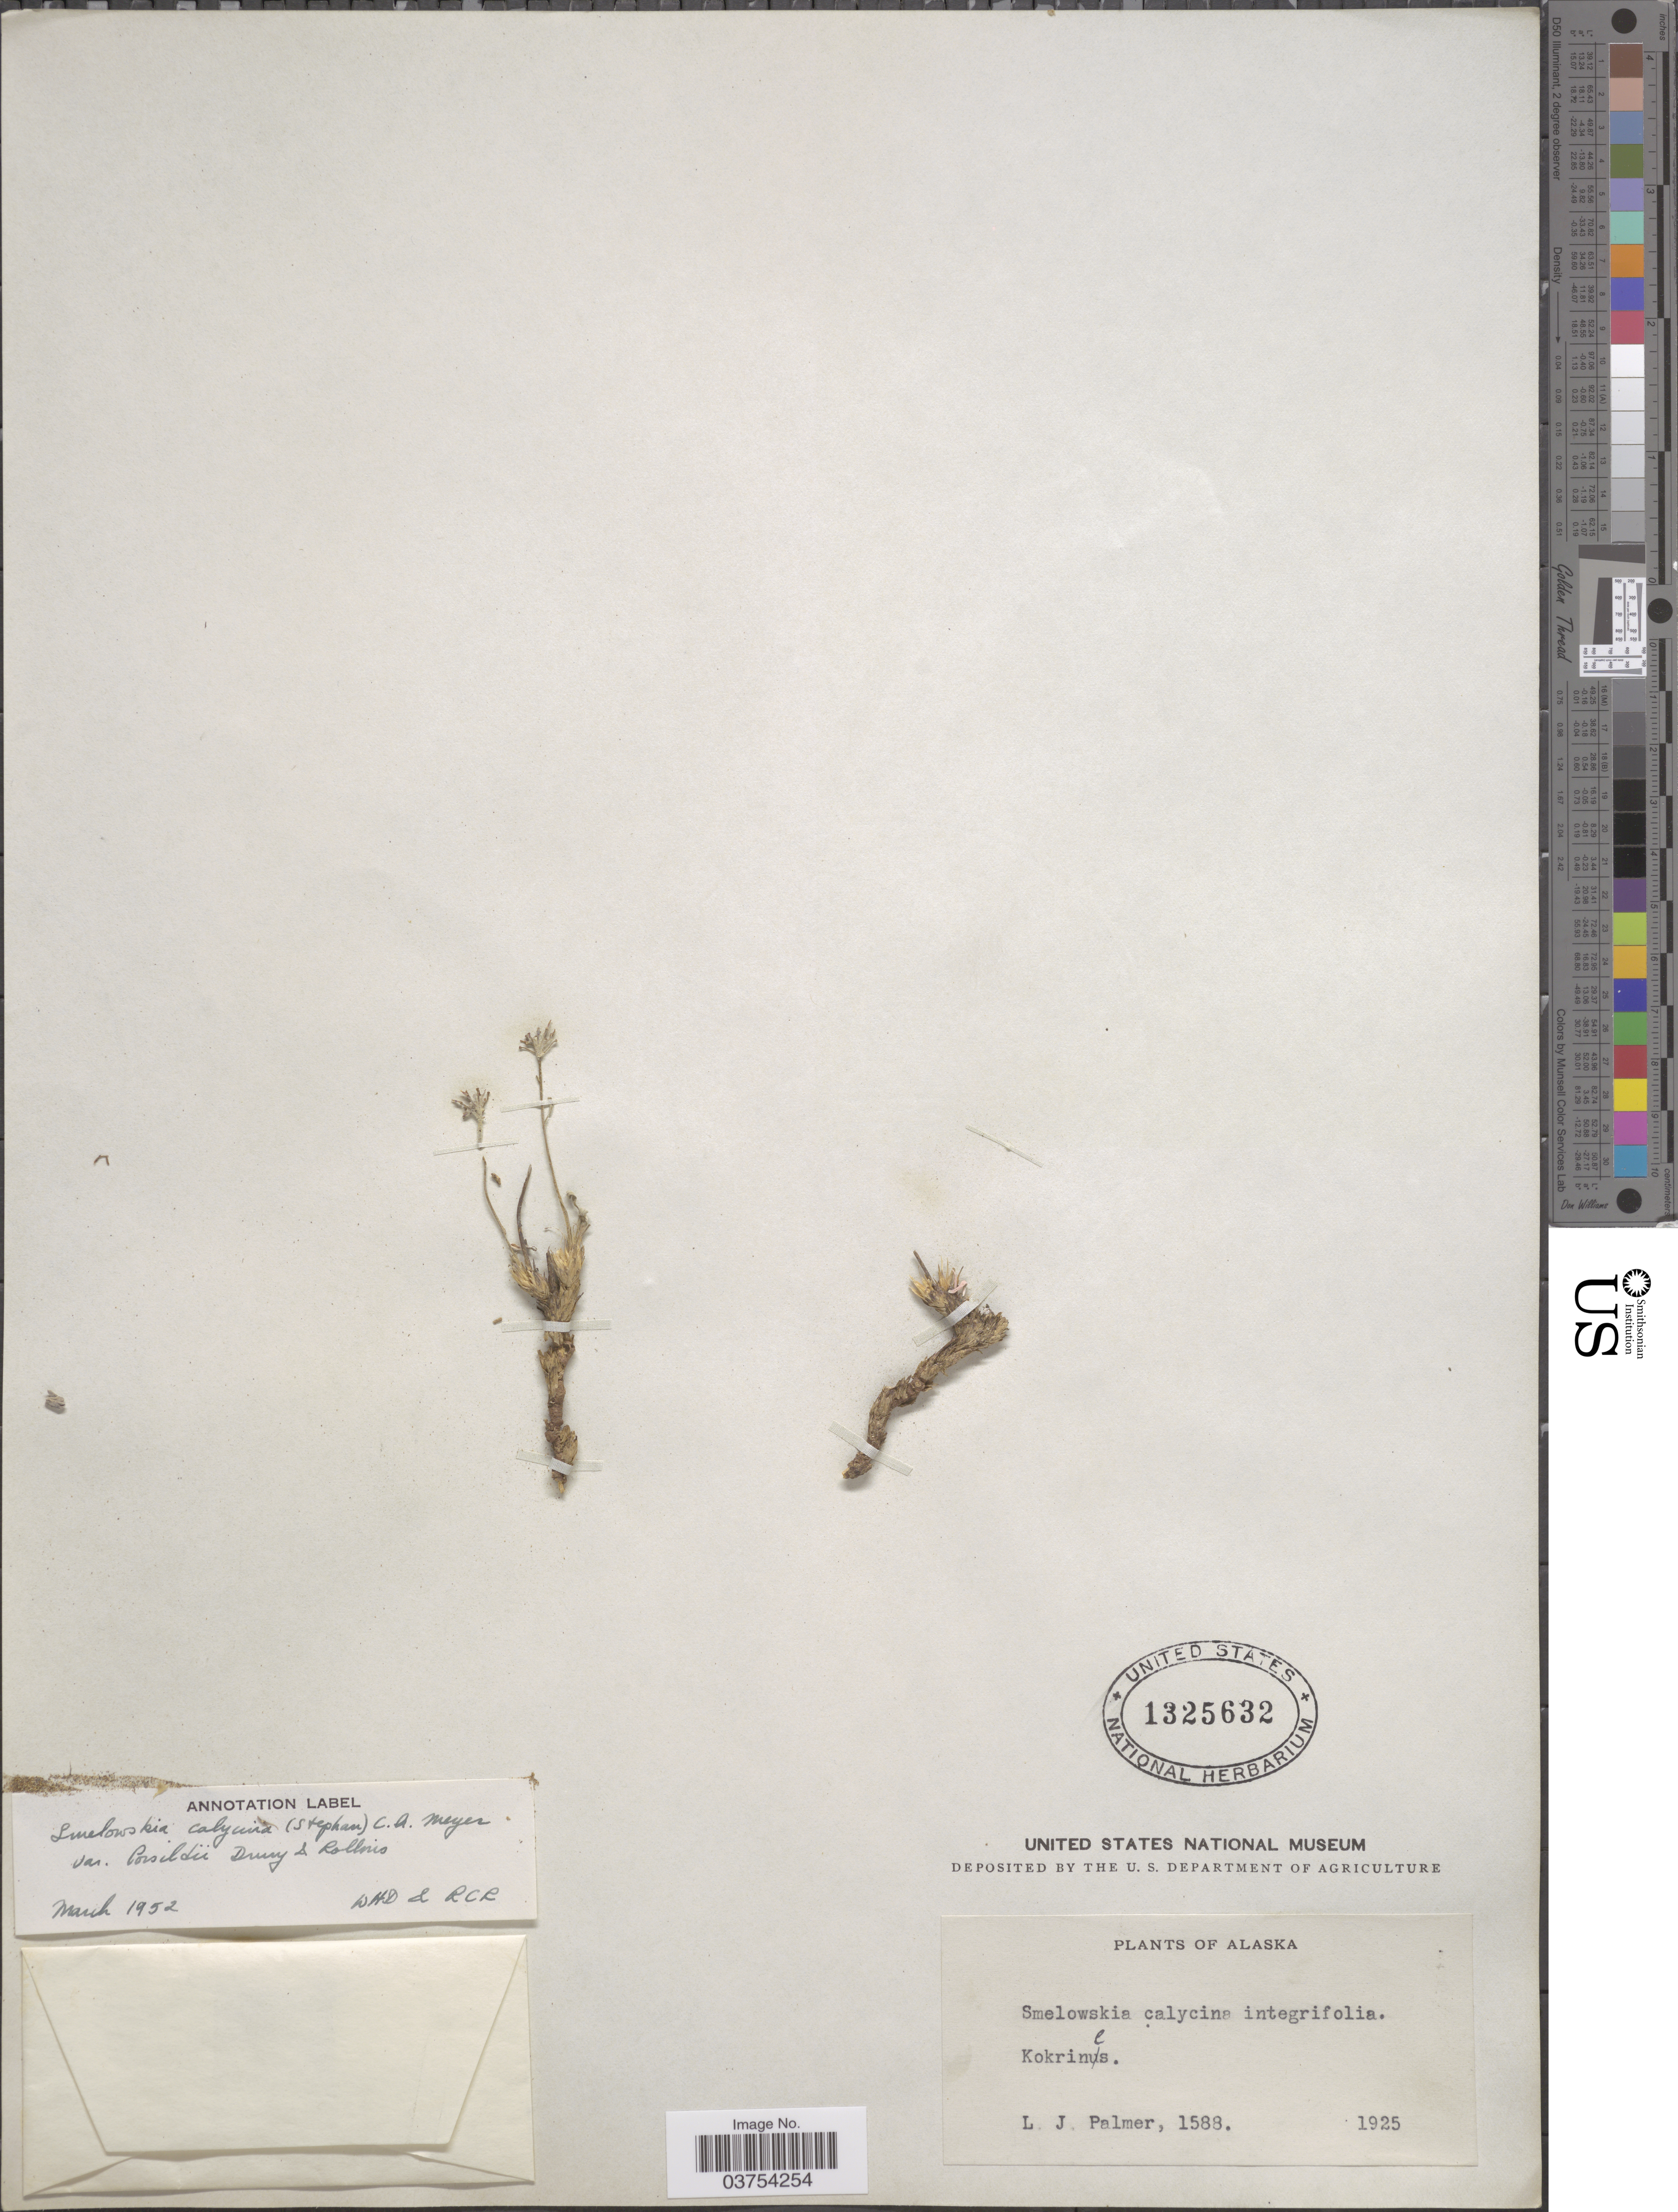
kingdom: Plantae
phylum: Tracheophyta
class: Magnoliopsida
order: Brassicales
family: Brassicaceae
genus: Smelowskia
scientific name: Smelowskia calycina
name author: (Stephan) C.A. Mey.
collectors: L. J. Palmer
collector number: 1588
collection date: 1923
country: United States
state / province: Alaska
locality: Kokrines.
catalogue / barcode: US 1325632